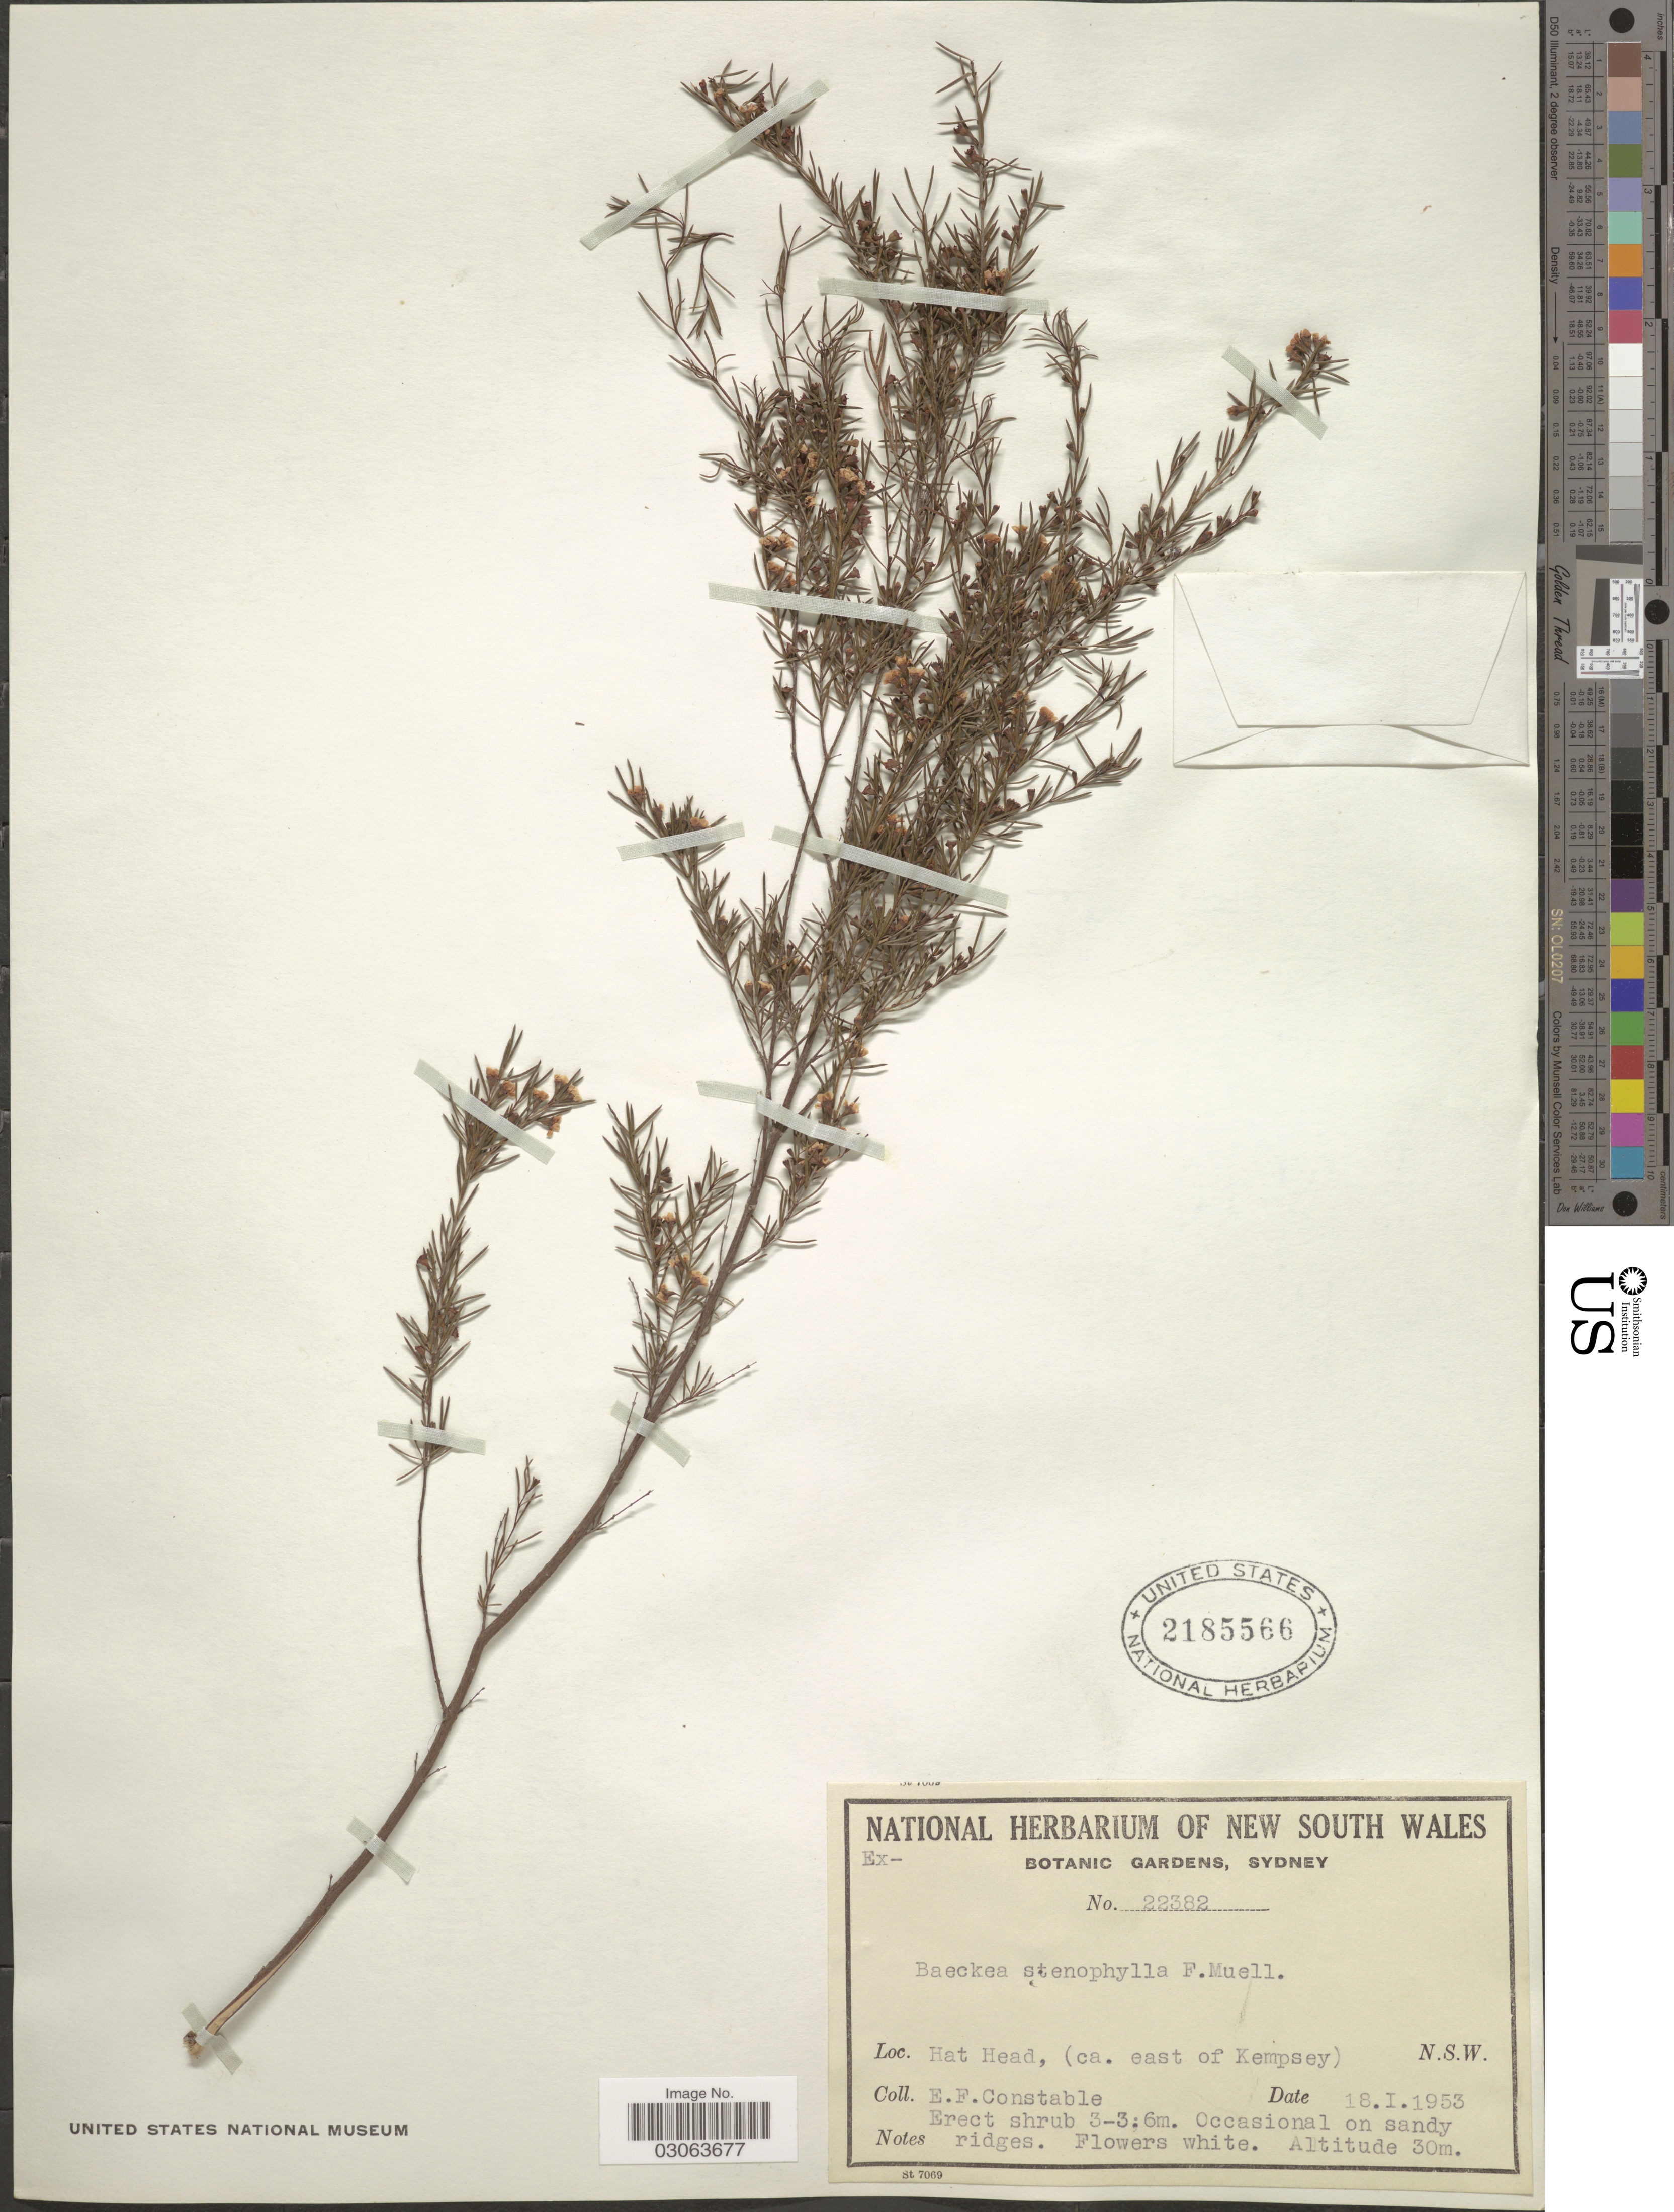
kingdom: Plantae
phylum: Tracheophyta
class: Magnoliopsida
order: Myrtales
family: Myrtaceae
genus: Baeckea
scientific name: Baeckea frutescens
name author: L.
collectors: E. F. Constable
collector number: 22382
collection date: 1953-01-18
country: Australia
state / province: New South Wales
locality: Hat Head, (ca. east of Kempsey).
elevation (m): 30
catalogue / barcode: US 2185566